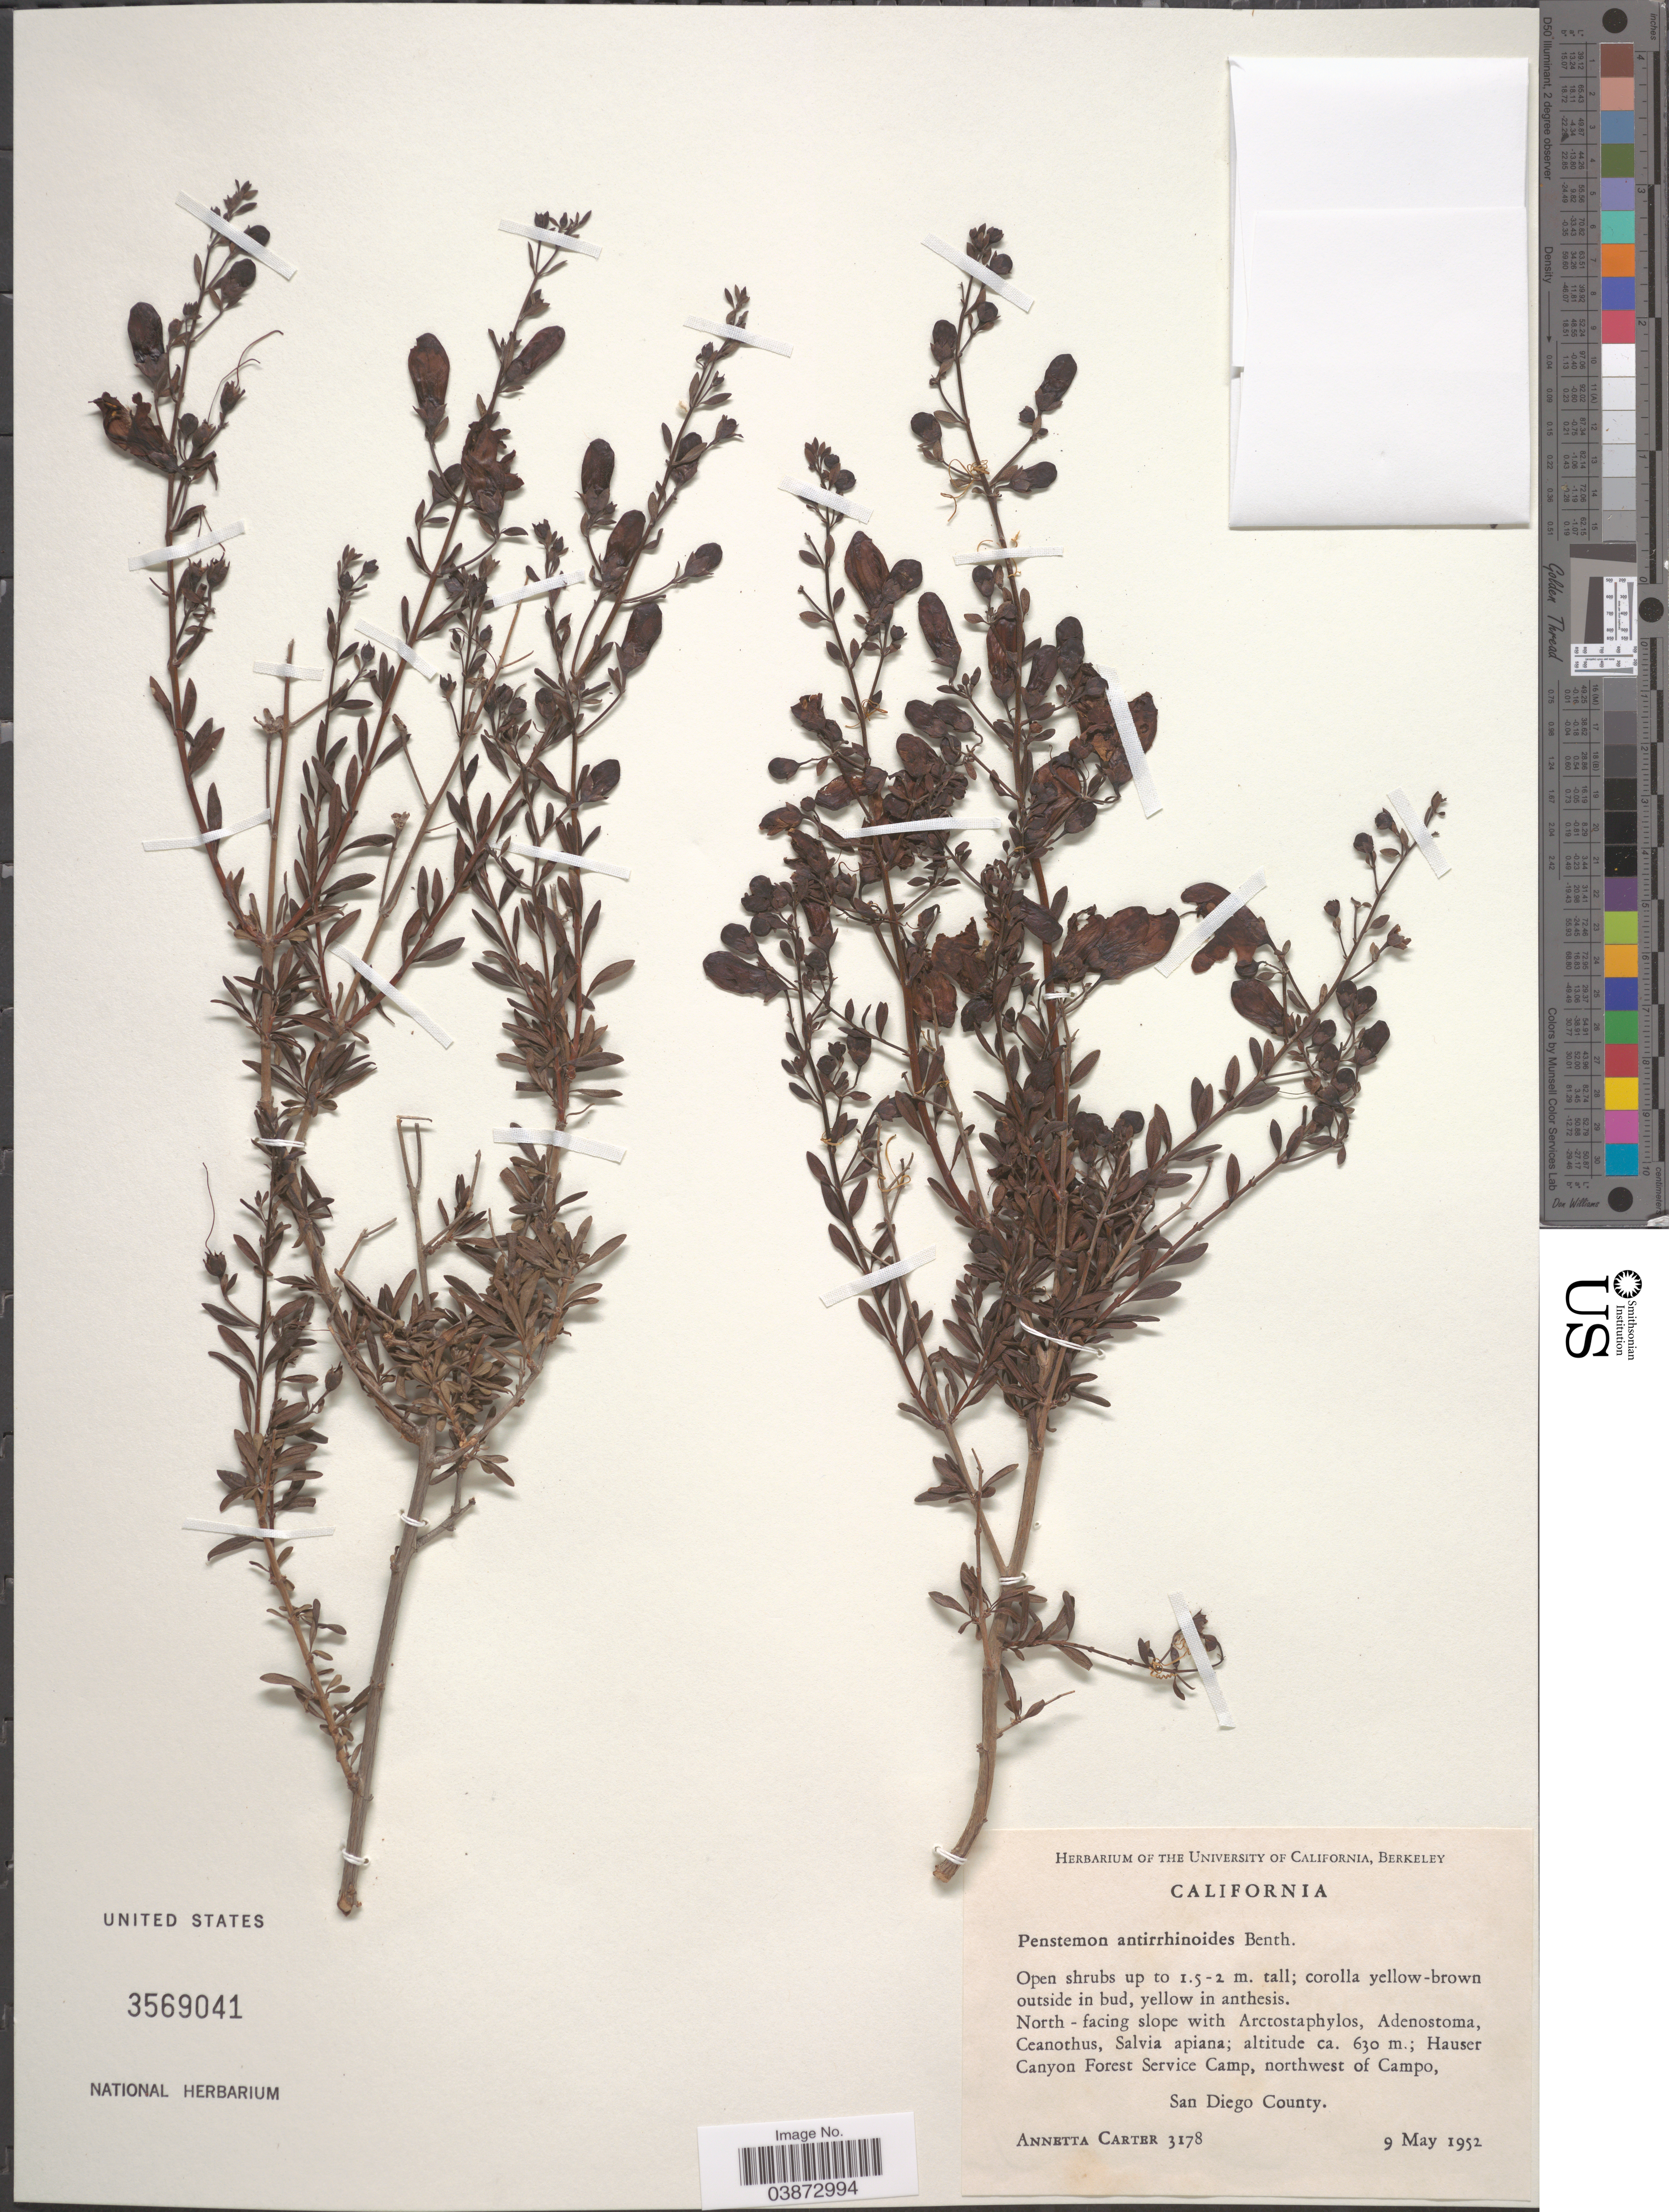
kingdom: Plantae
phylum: Tracheophyta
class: Magnoliopsida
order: Lamiales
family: Plantaginaceae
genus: Penstemon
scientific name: Penstemon antirrhinoides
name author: Benth.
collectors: A. Carter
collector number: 3178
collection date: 1952-05-09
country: United States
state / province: California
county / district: San Diego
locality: North - facing slope. Hauser Canyon Forest Service Camp, northwest of Campo, San Diego County.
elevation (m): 630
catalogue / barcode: US 3569041